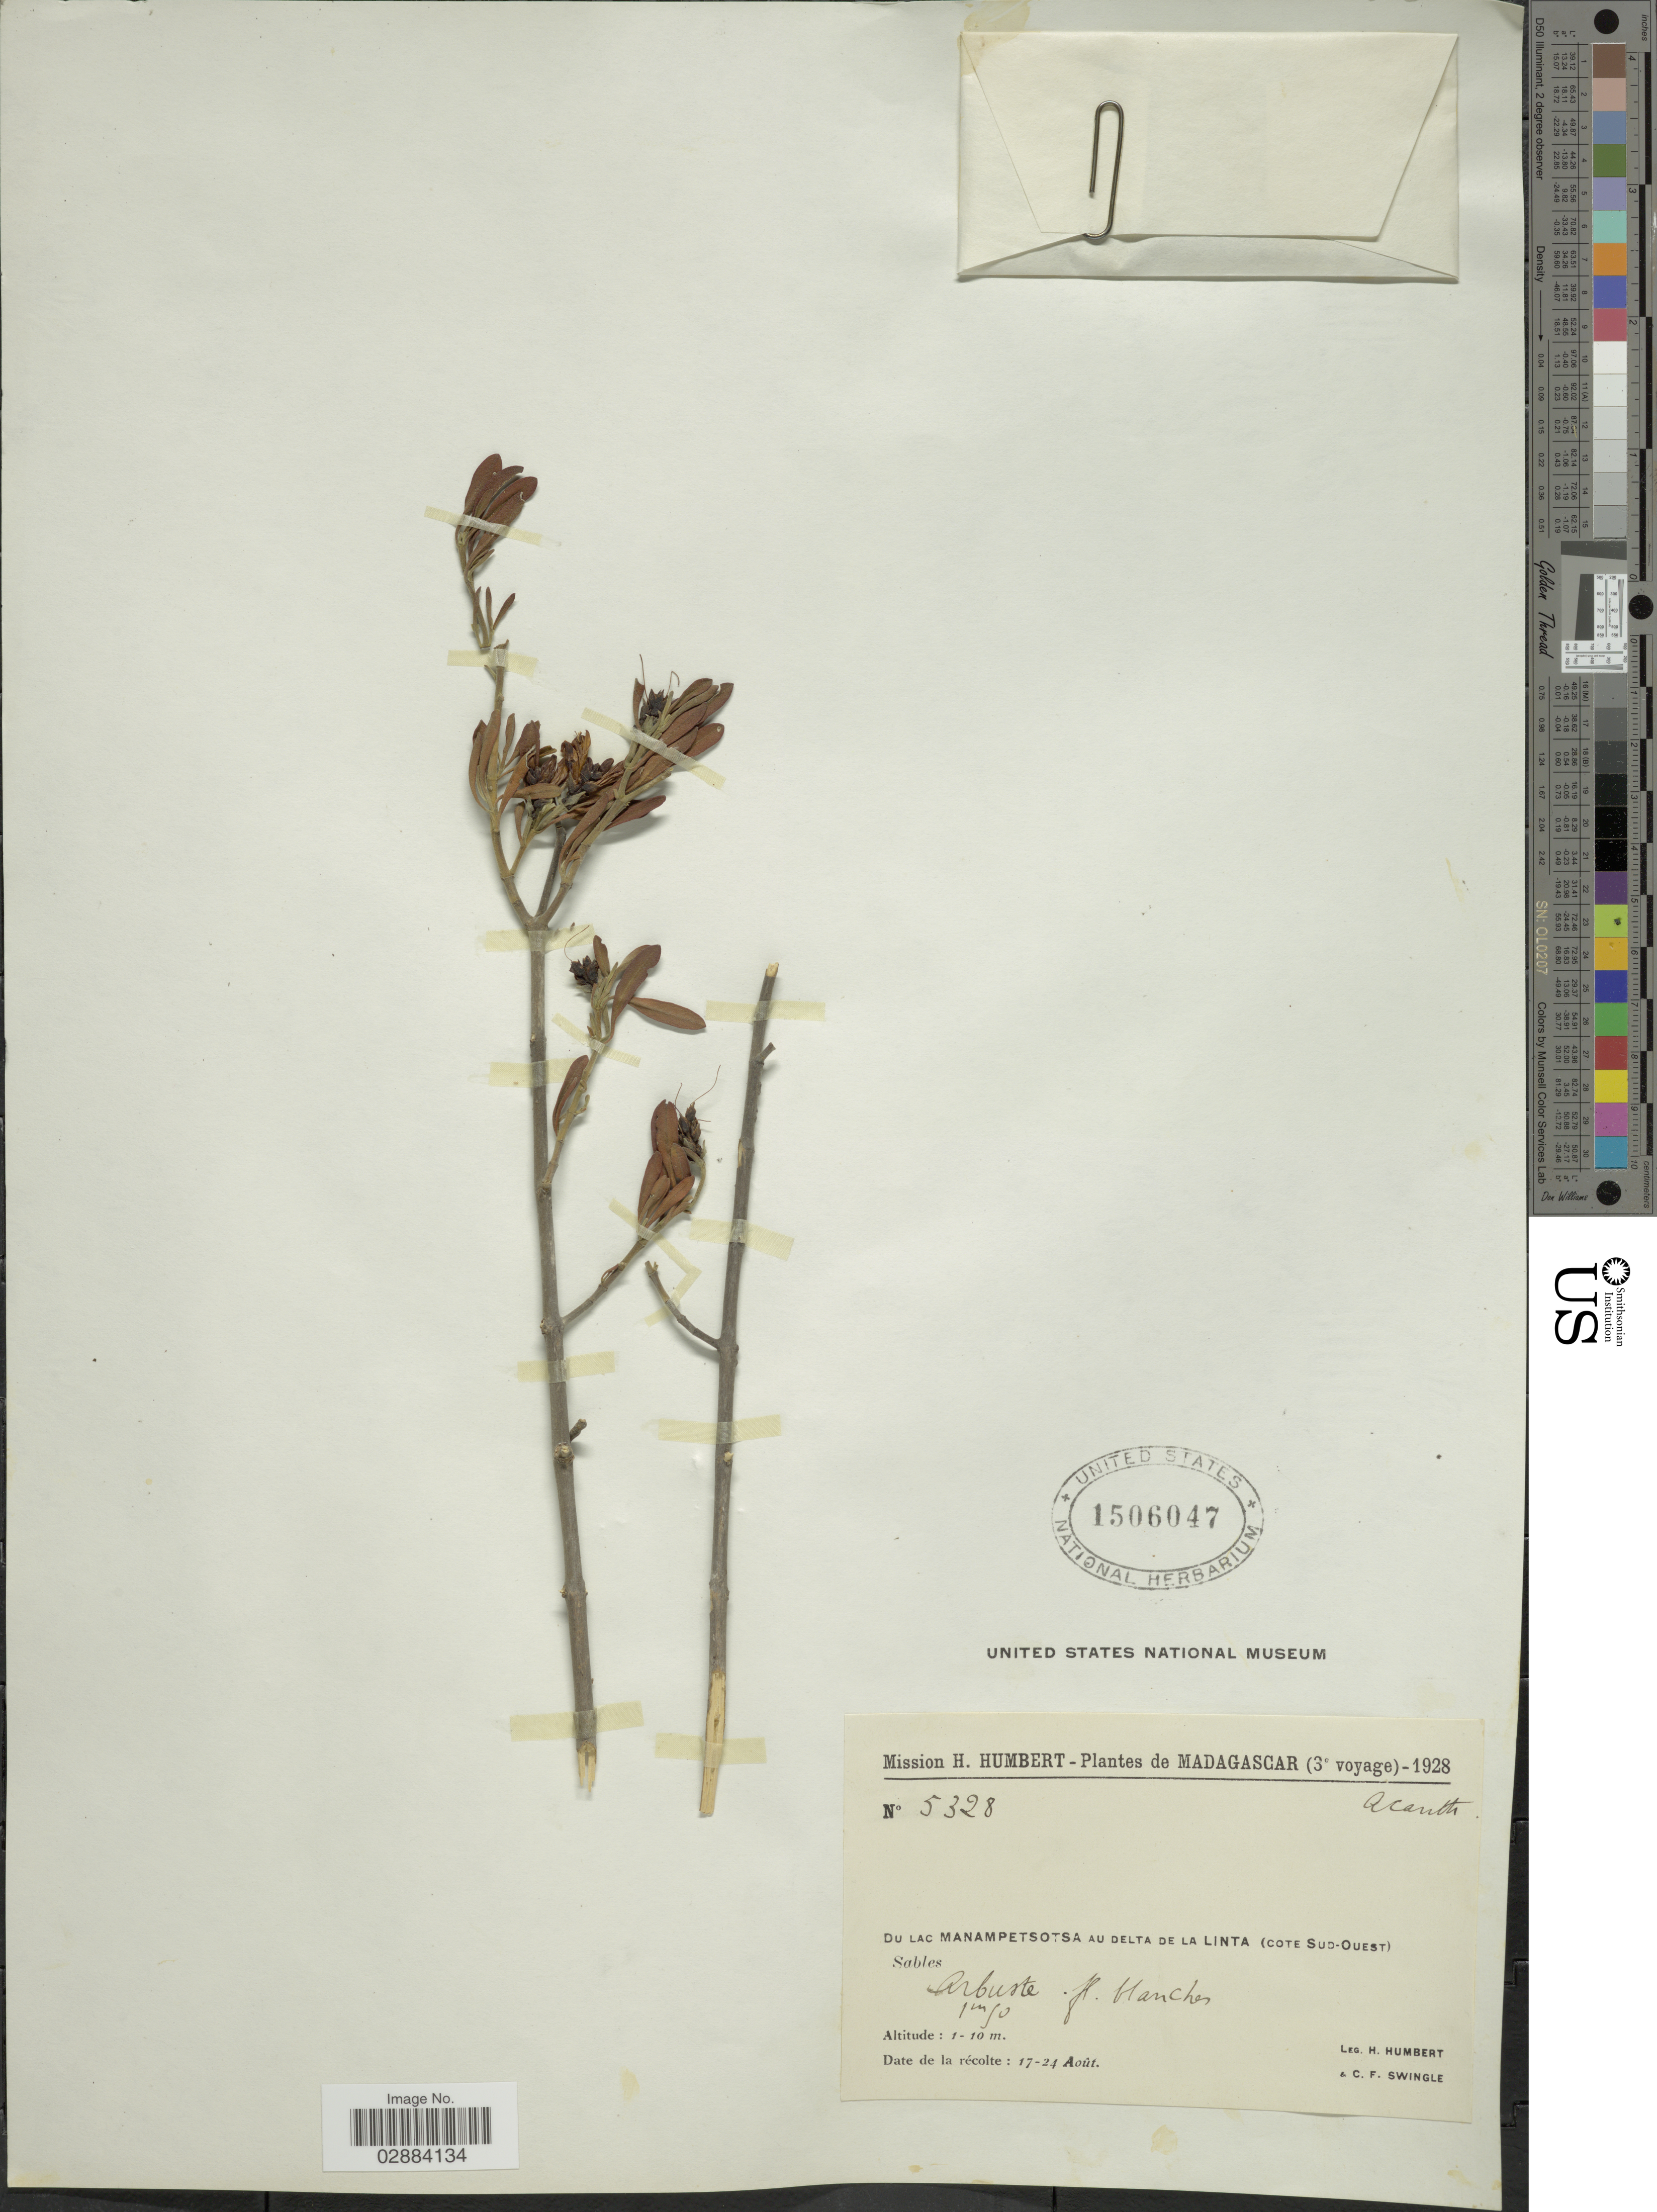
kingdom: Plantae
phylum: Tracheophyta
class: Magnoliopsida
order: Lamiales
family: Acanthaceae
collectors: H. Humbert & C. Swingle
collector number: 5328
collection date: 1928-08-17/1928-08-24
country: Madagascar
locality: Du Lac Manampetsotsa au delta de La Linta (cote Sud-Ouest). Sables.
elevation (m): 1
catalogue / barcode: US 1506047